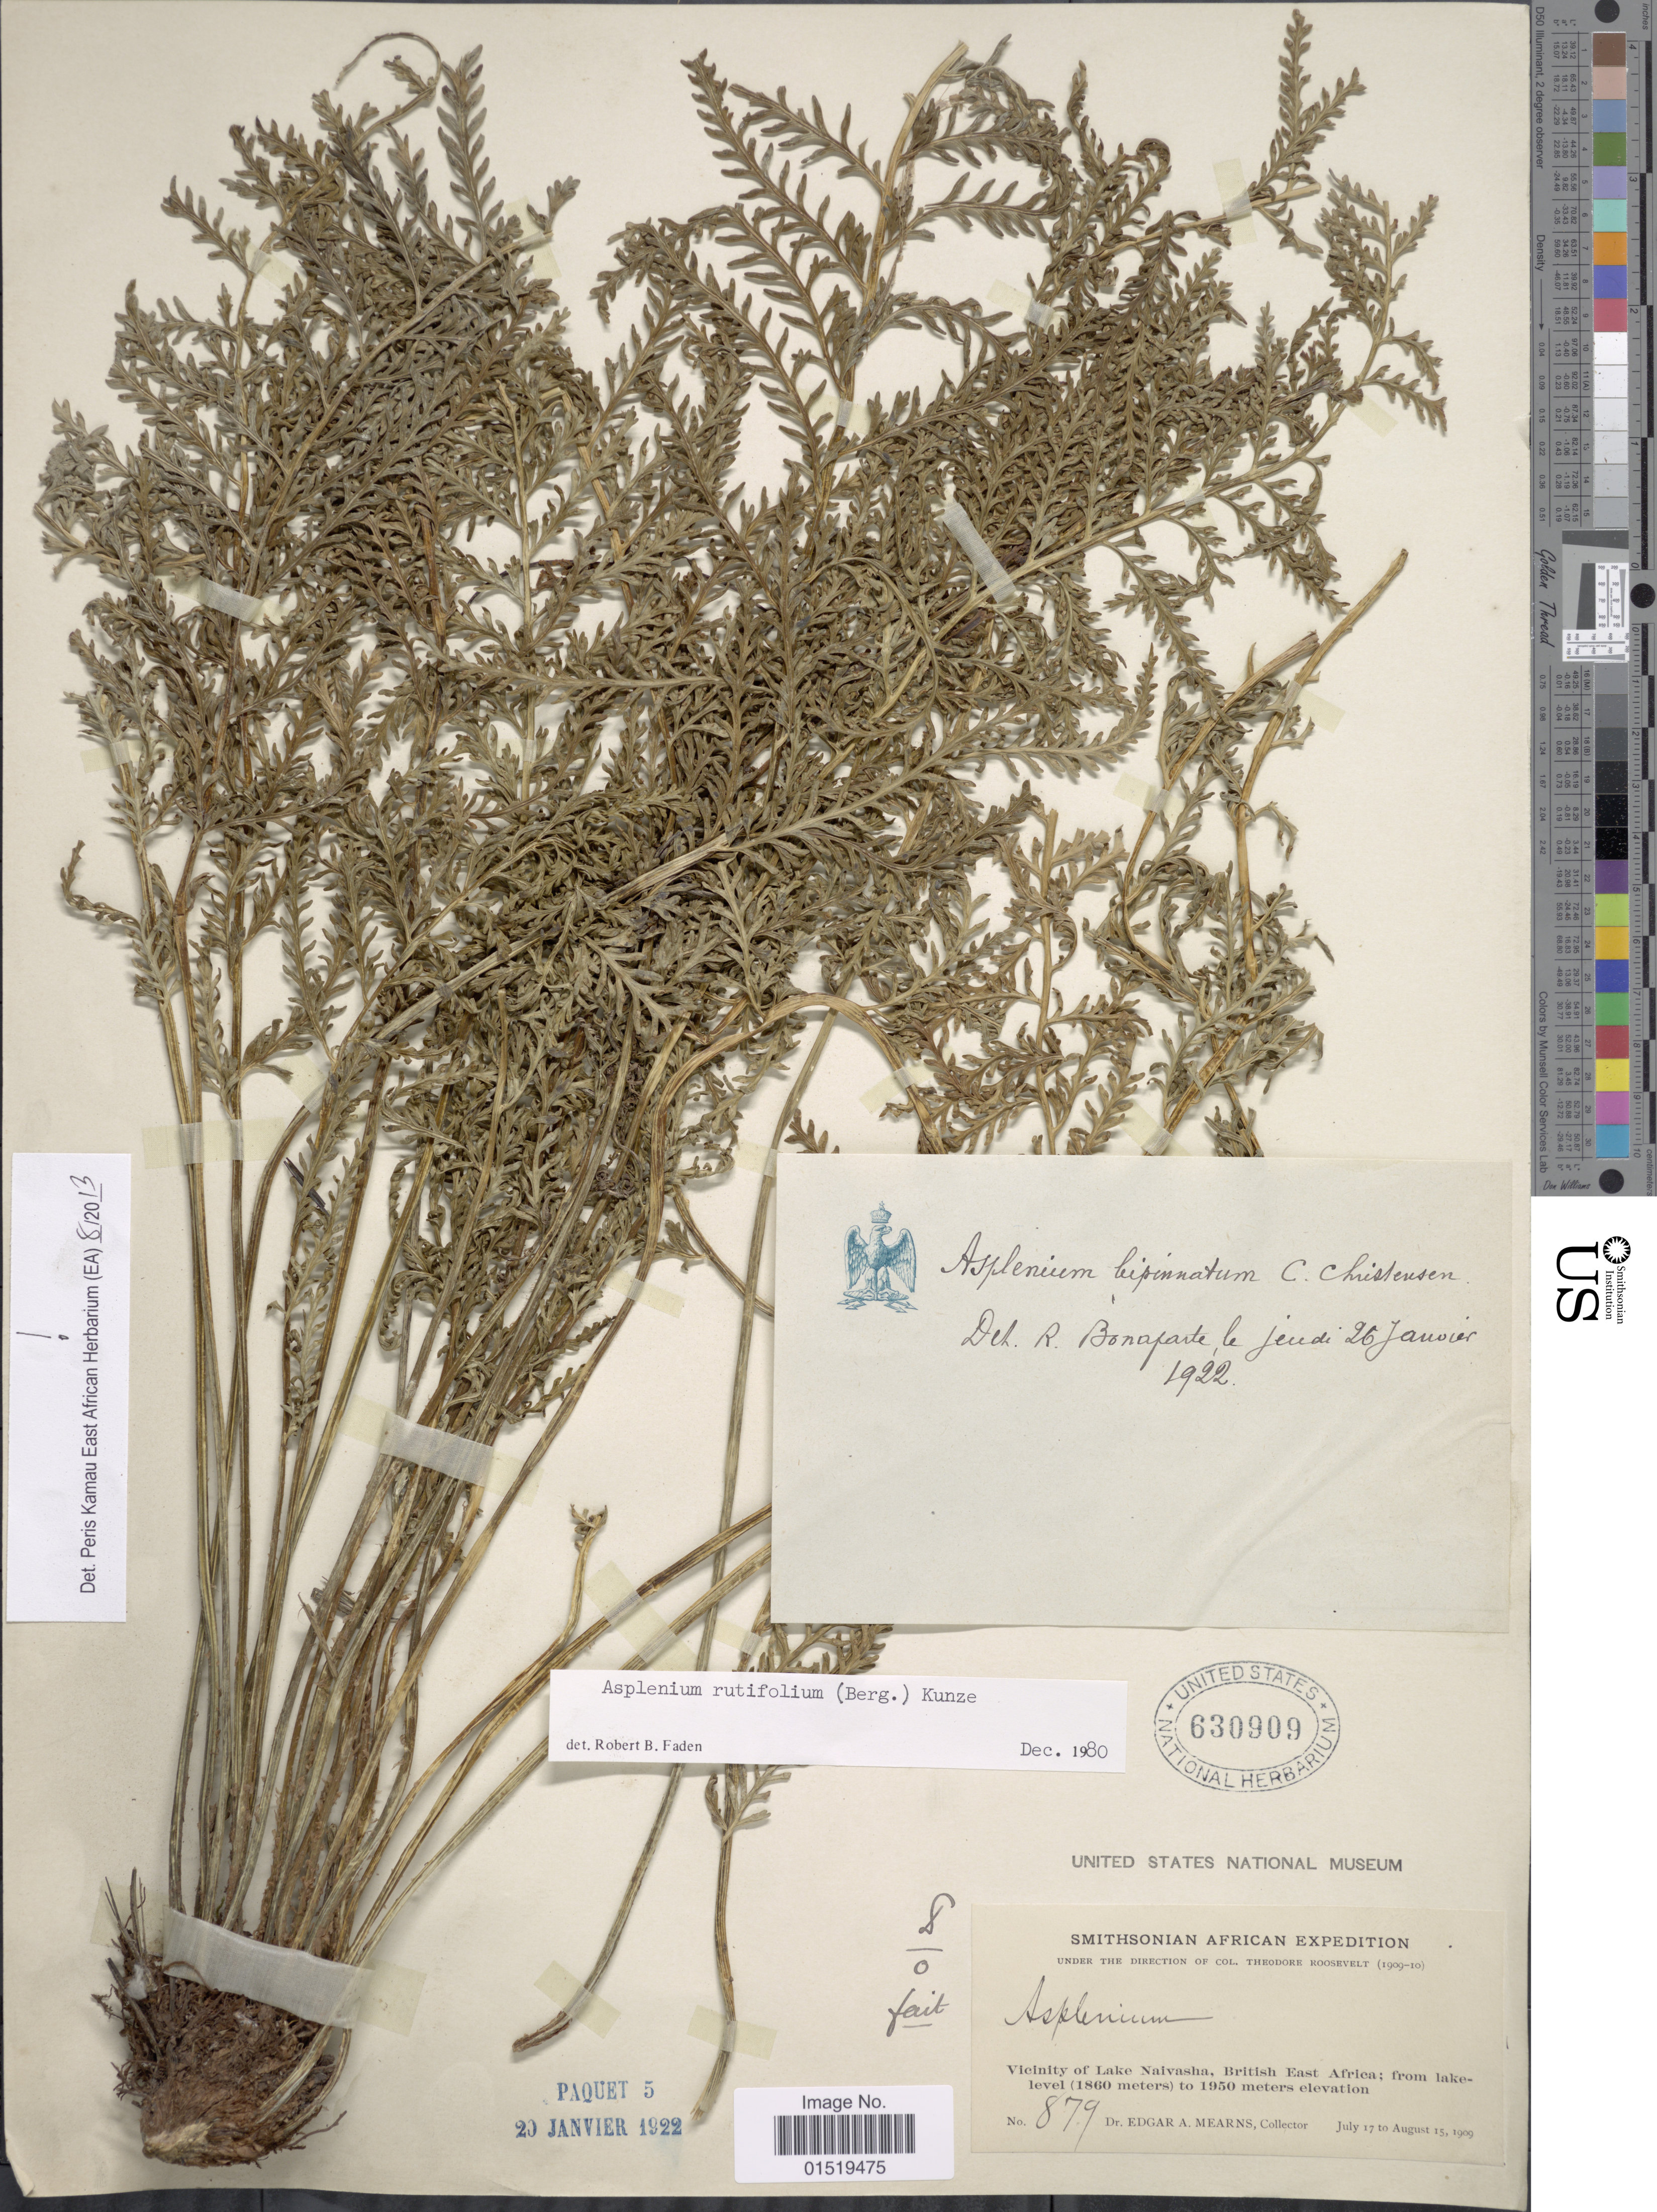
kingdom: Plantae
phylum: Tracheophyta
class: Polypodiopsida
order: Polypodiales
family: Aspleniaceae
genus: Asplenium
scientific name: Asplenium rutifolium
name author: (P.J. Bergius) Kunze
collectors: E. A. Mearns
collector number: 879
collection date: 1909-07-17/1909-08-15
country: Kenya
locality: Vicinity of Lake Naivasha, British East Africa.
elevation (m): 1860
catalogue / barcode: US 630909